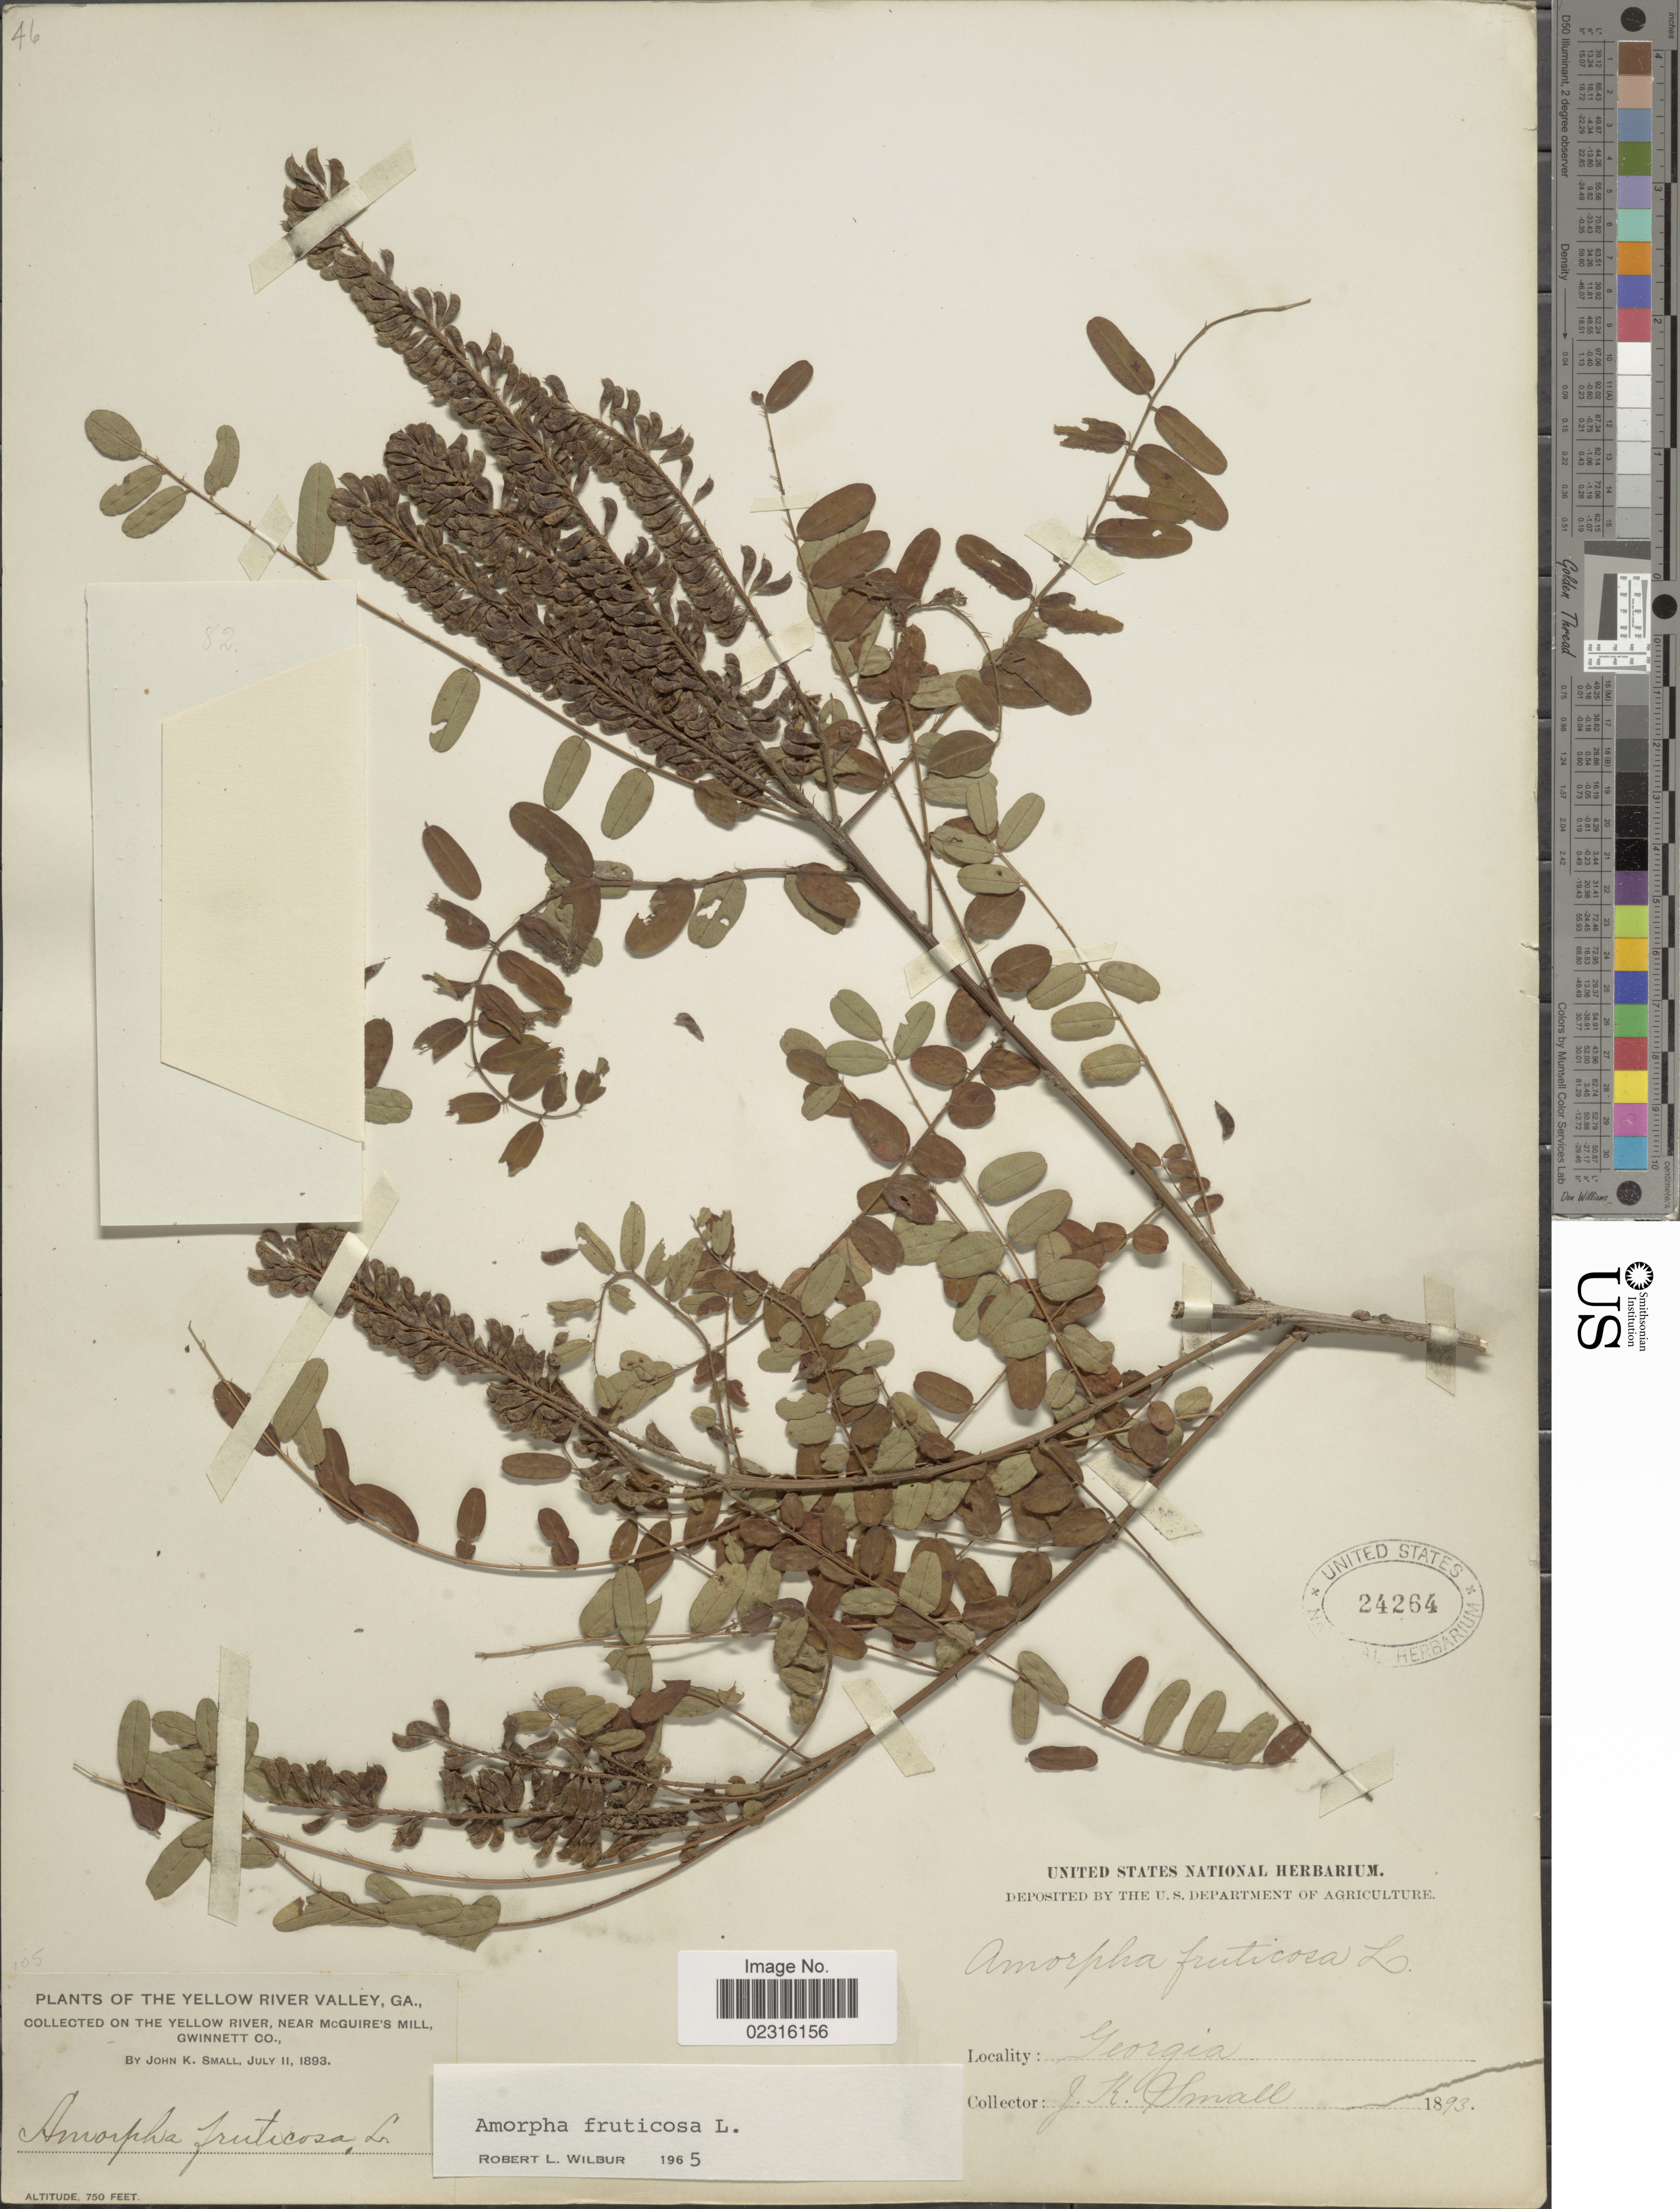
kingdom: Plantae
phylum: Tracheophyta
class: Magnoliopsida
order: Fabales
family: Fabaceae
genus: Amorpha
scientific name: Amorpha fruticosa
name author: L.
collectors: J. K. Small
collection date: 1893-07-11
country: United States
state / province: Georgia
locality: The Yellow River Valley, on the Yellow River, near McGuire's Mill, Gwinnett Co.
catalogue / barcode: US 24264